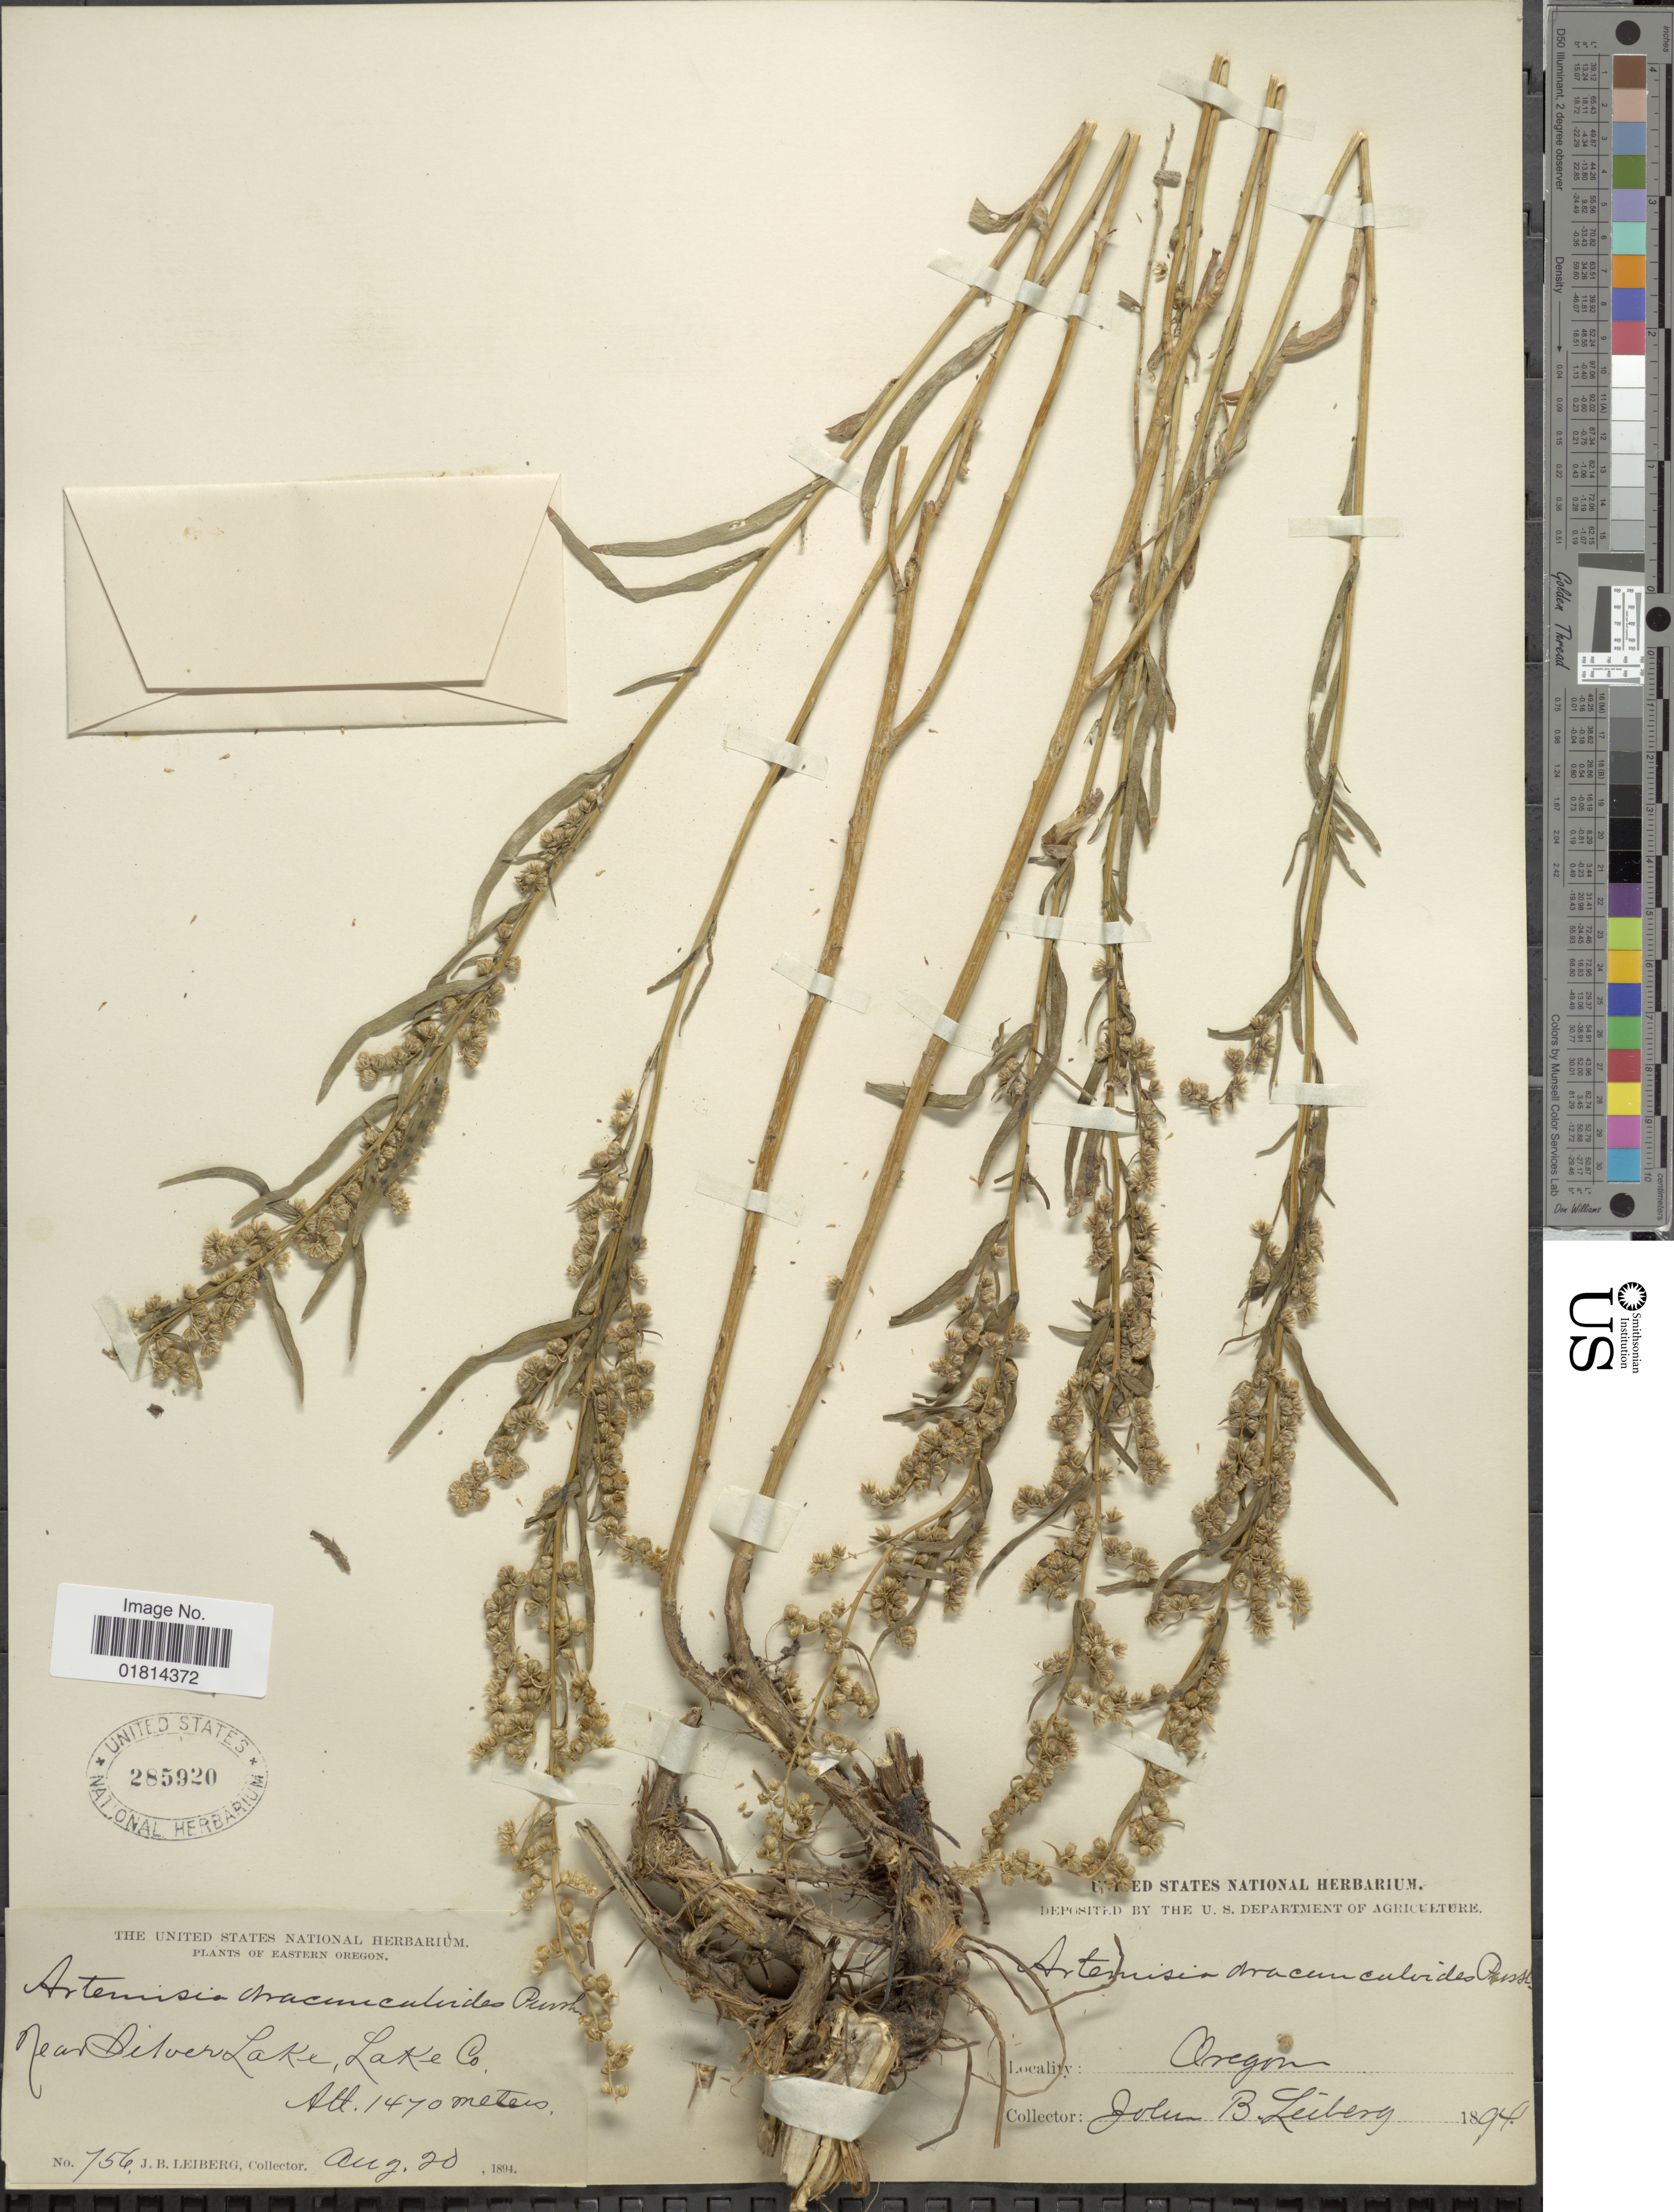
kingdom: Plantae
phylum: Tracheophyta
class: Magnoliopsida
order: Asterales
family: Asteraceae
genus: Artemisia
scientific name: Artemisia aromatica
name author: A. Nelson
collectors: J. B. Leiberg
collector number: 756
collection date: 1894-08-20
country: United States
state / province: Oregon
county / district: Lake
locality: Near Silver Lake, Lake Co.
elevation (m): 1470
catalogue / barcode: US 285920